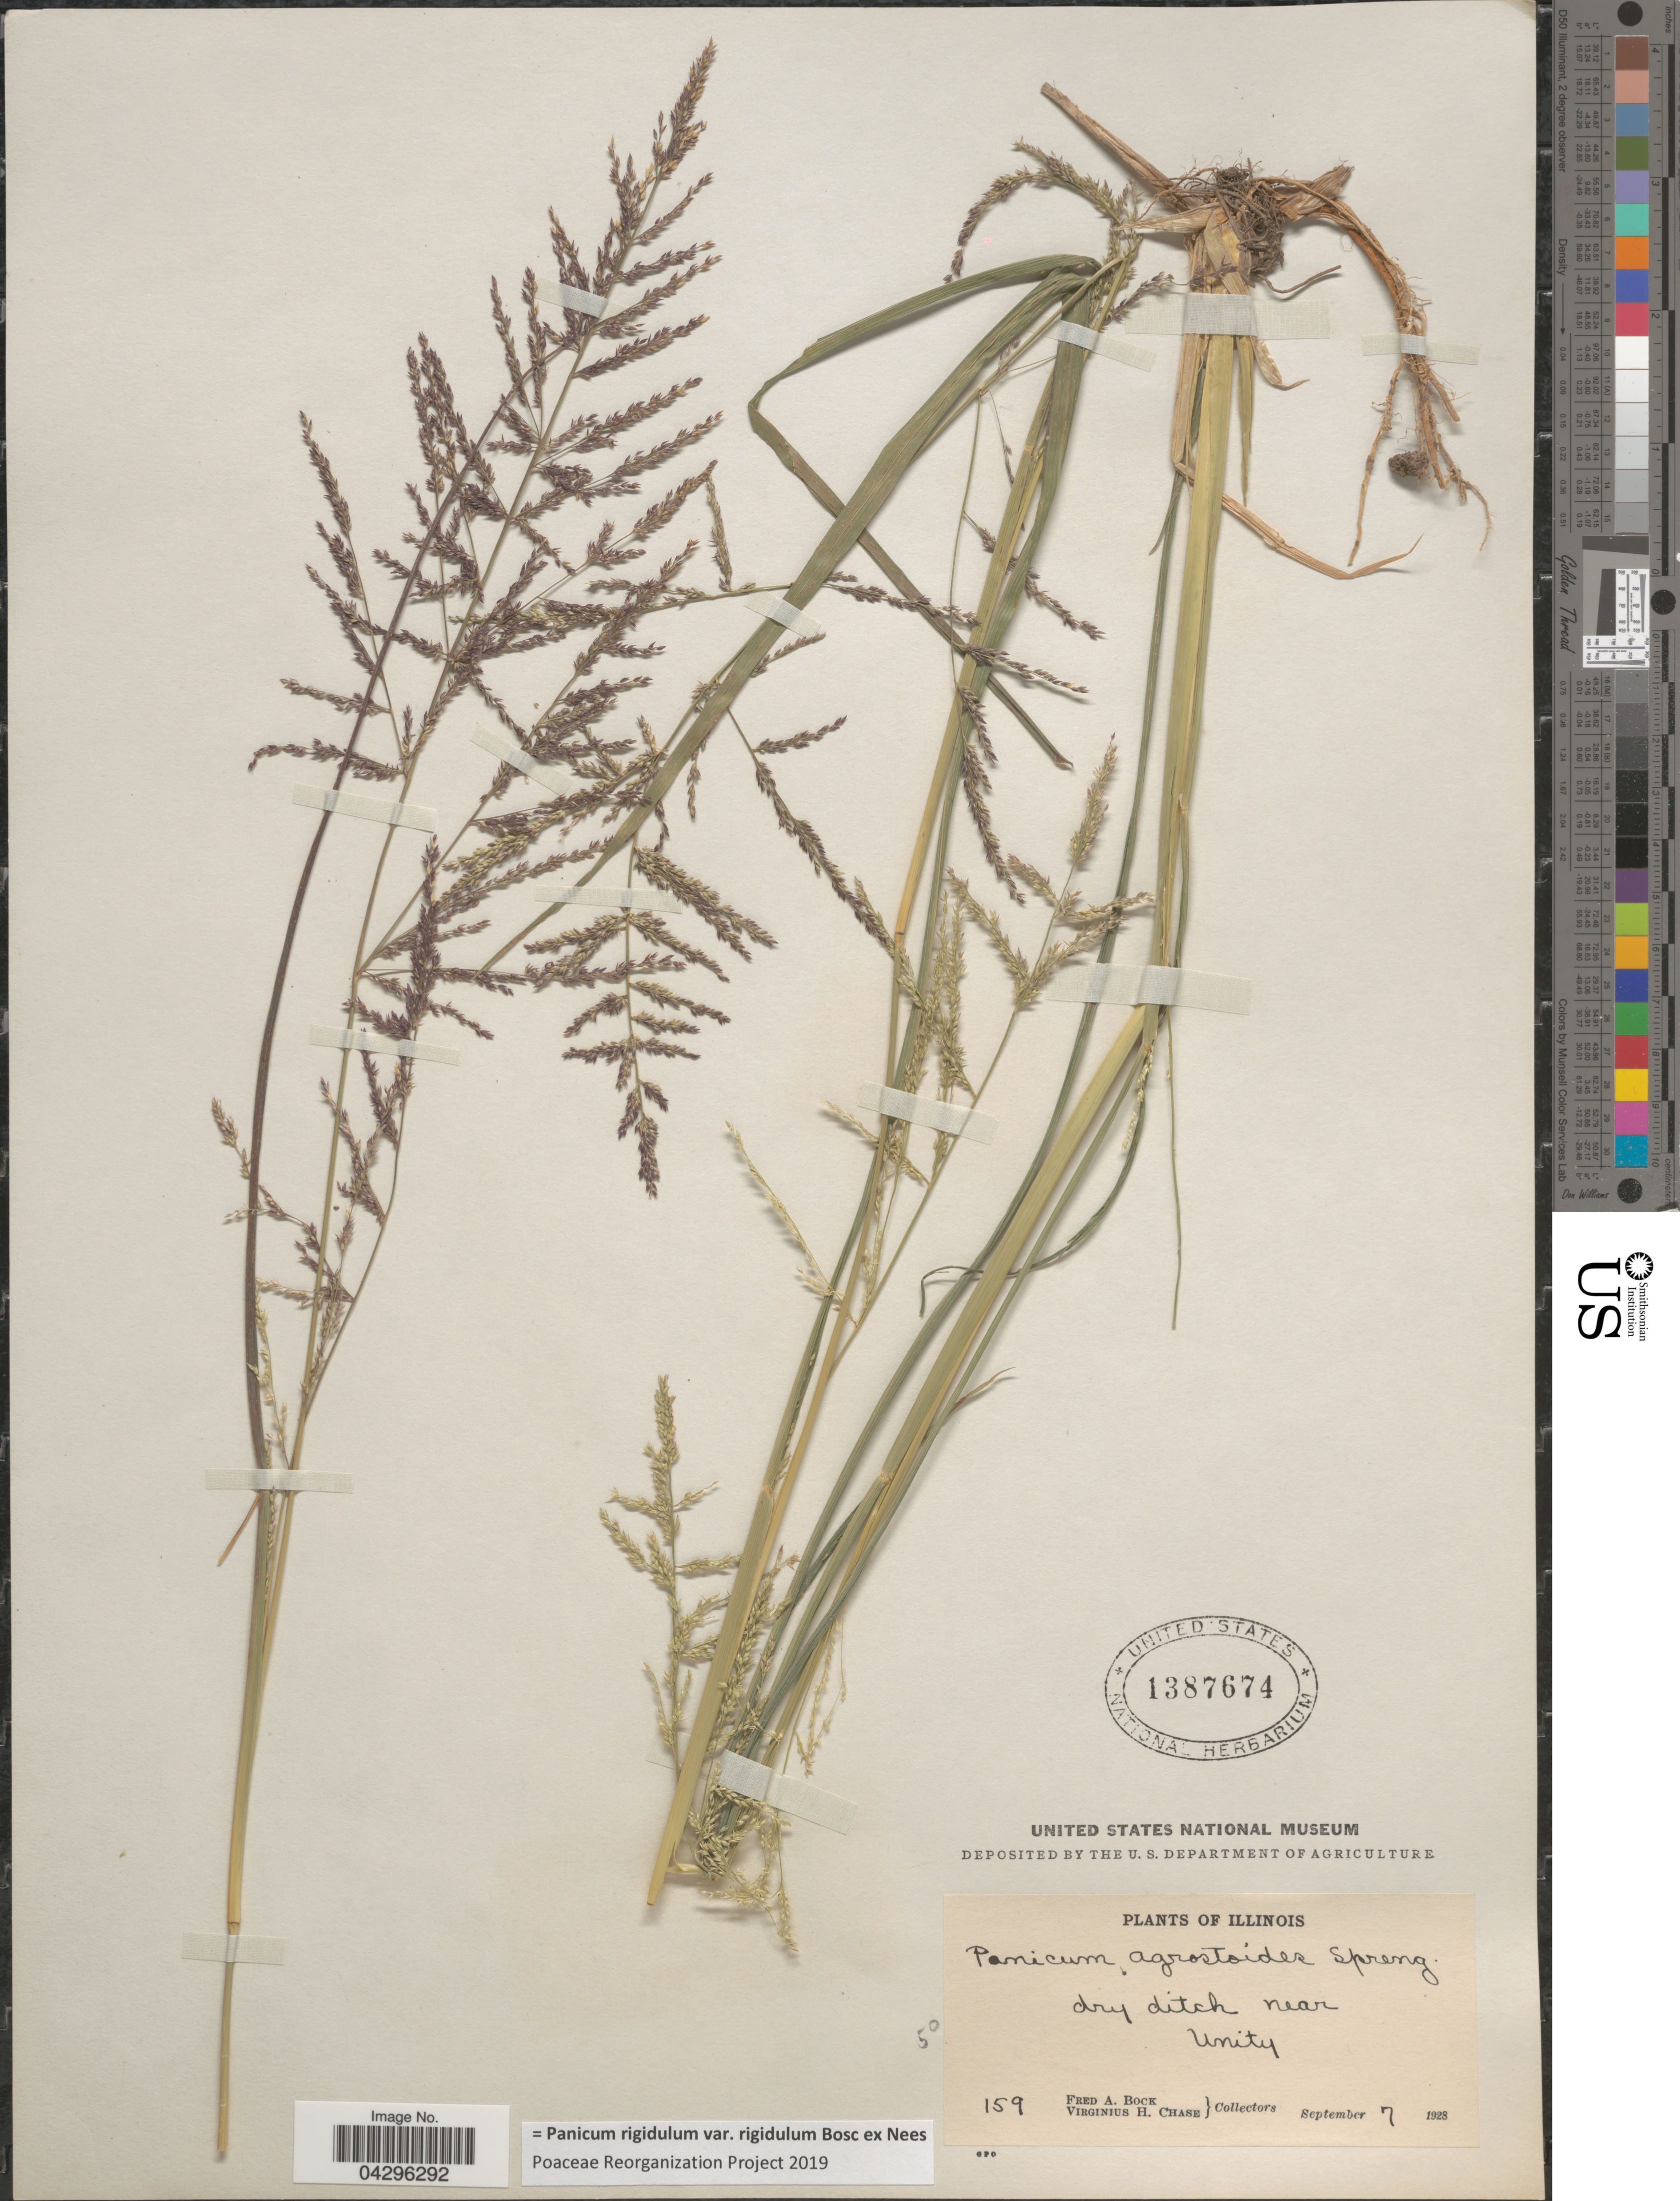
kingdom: Plantae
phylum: Tracheophyta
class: Liliopsida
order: Poales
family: Poaceae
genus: Panicum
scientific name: Panicum rigidulum var. rigidulum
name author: Bosc ex Nees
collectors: F. Bock & V. H. Chase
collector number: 159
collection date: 1928-09-07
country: United States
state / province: Illinois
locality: Dry ditch near Unity.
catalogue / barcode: US 1387674